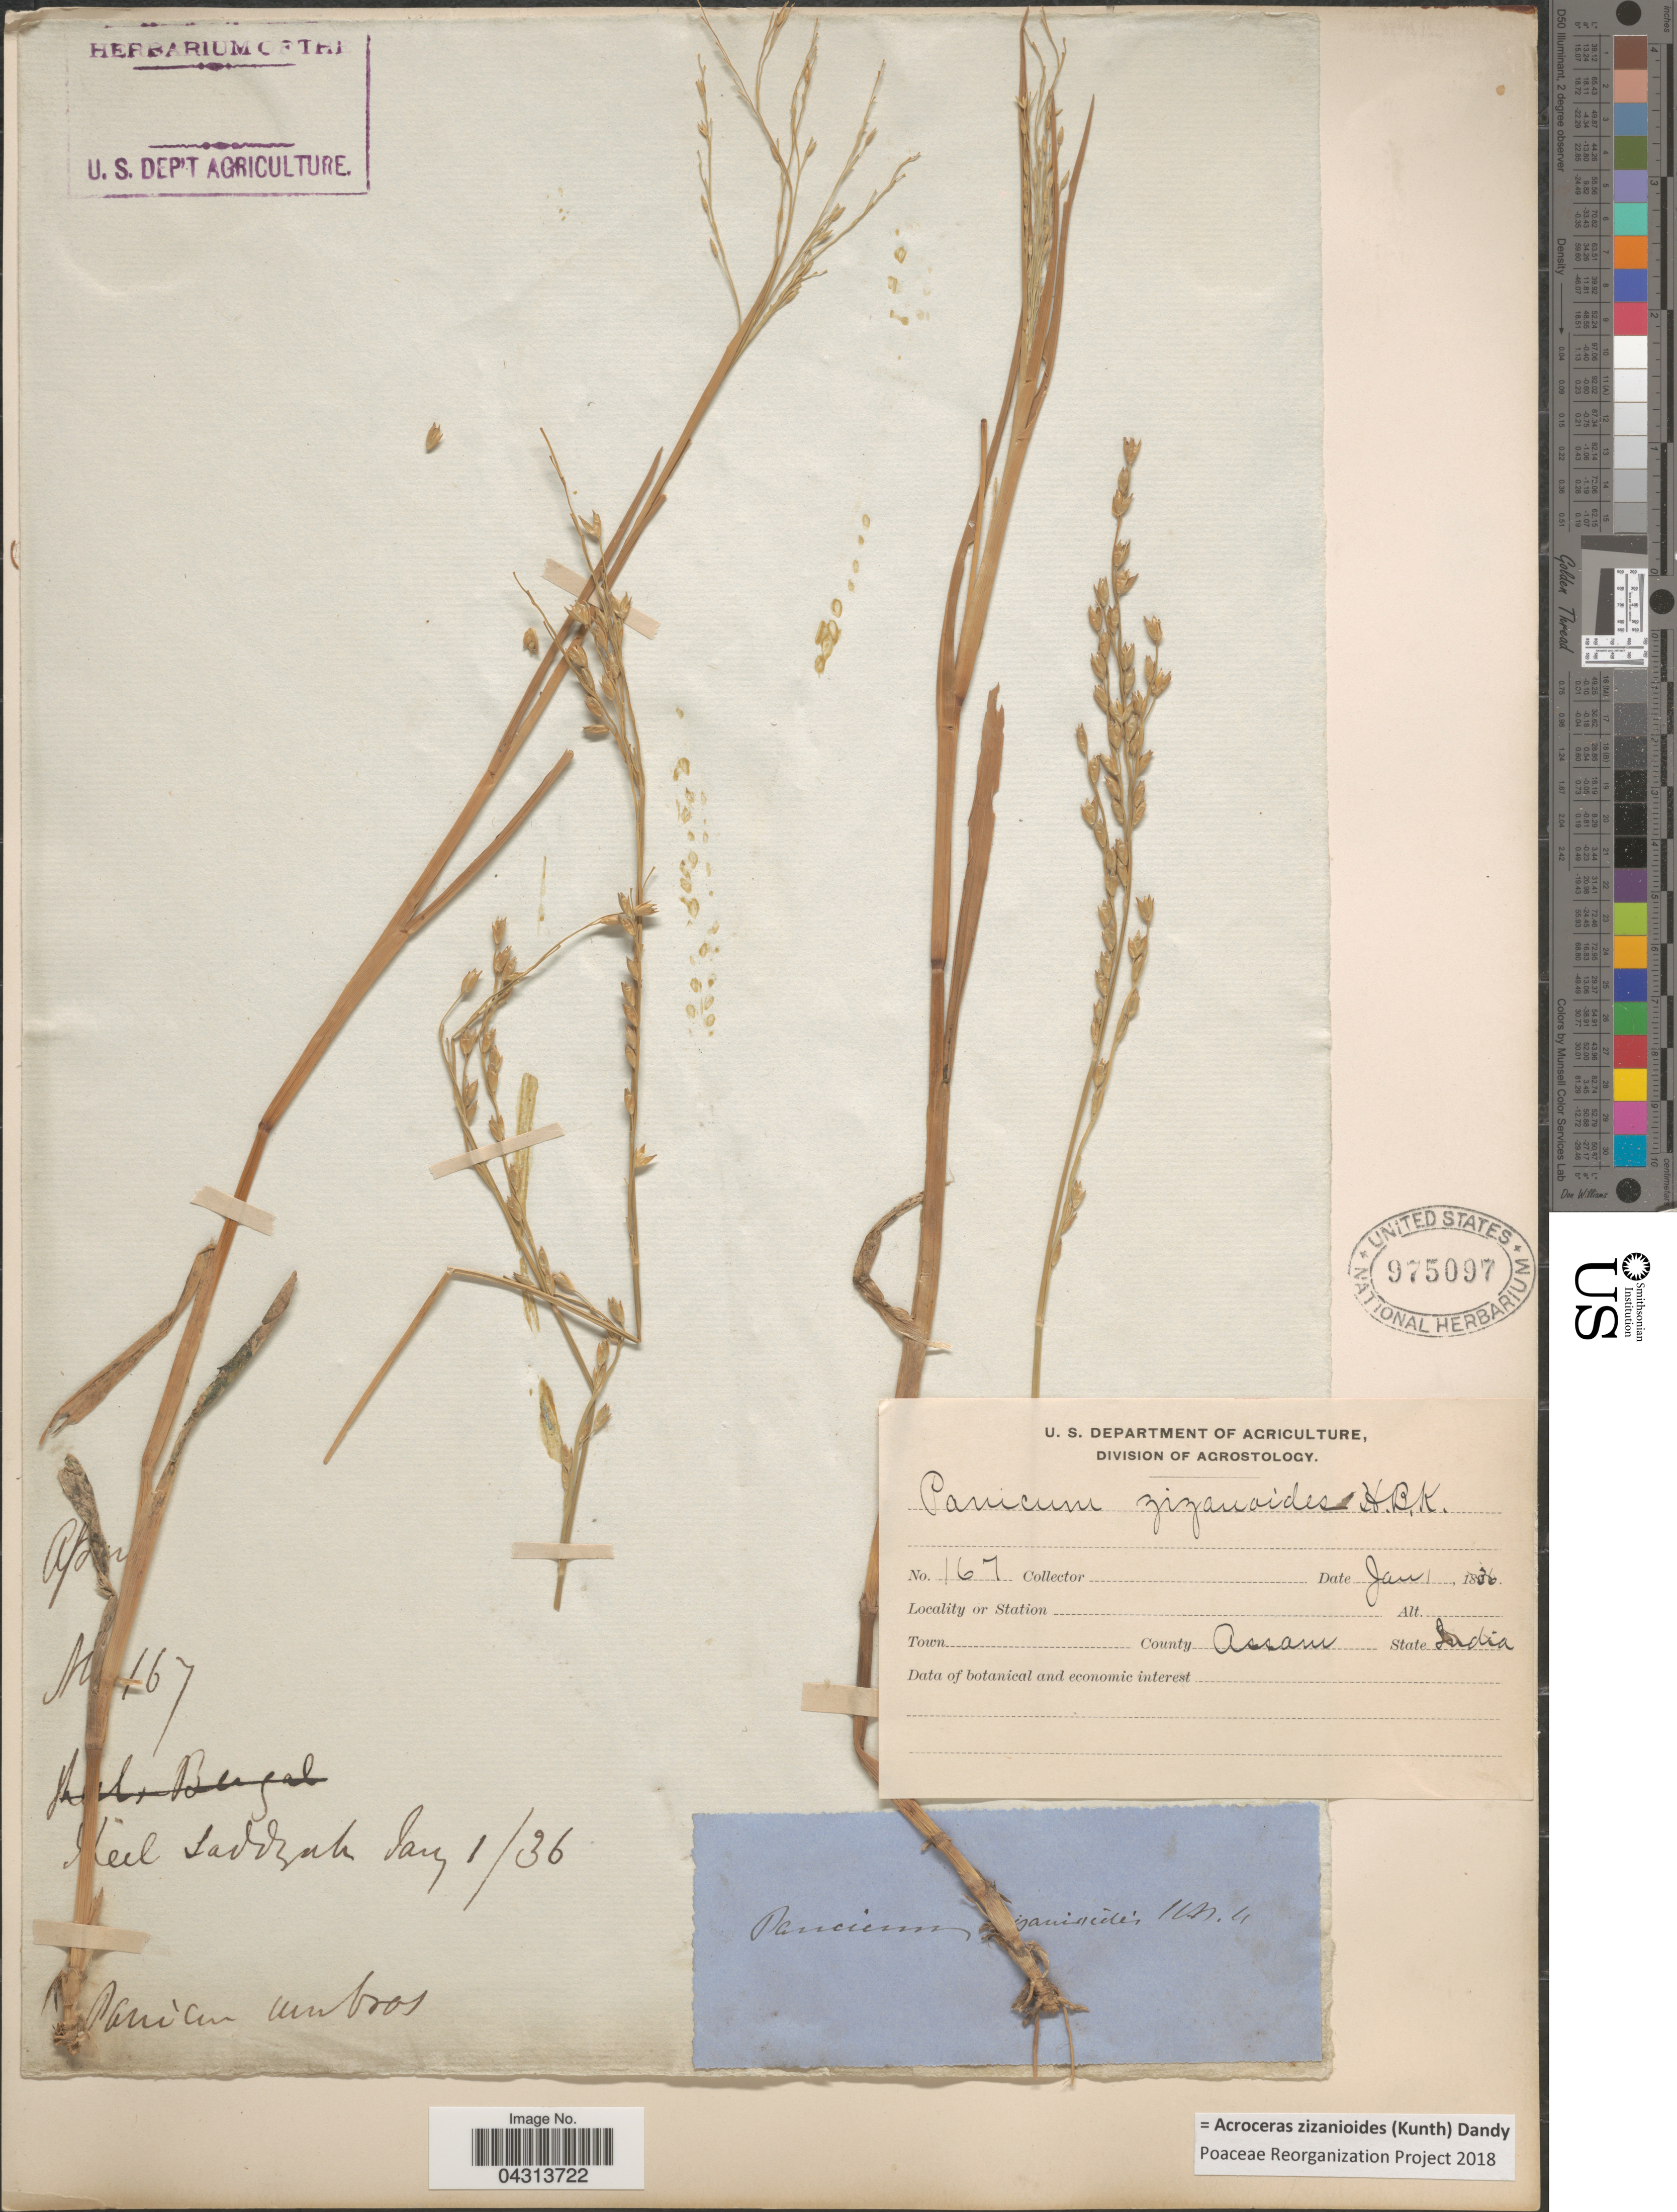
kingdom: Plantae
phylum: Tracheophyta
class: Liliopsida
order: Poales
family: Poaceae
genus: Acroceras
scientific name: Acroceras zizanioides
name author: (Kunth) Dandy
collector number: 167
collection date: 1836-01-01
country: India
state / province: Assam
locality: [illegible text]eil Saddzak.[interpreted][unsure placement]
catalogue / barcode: US 975097